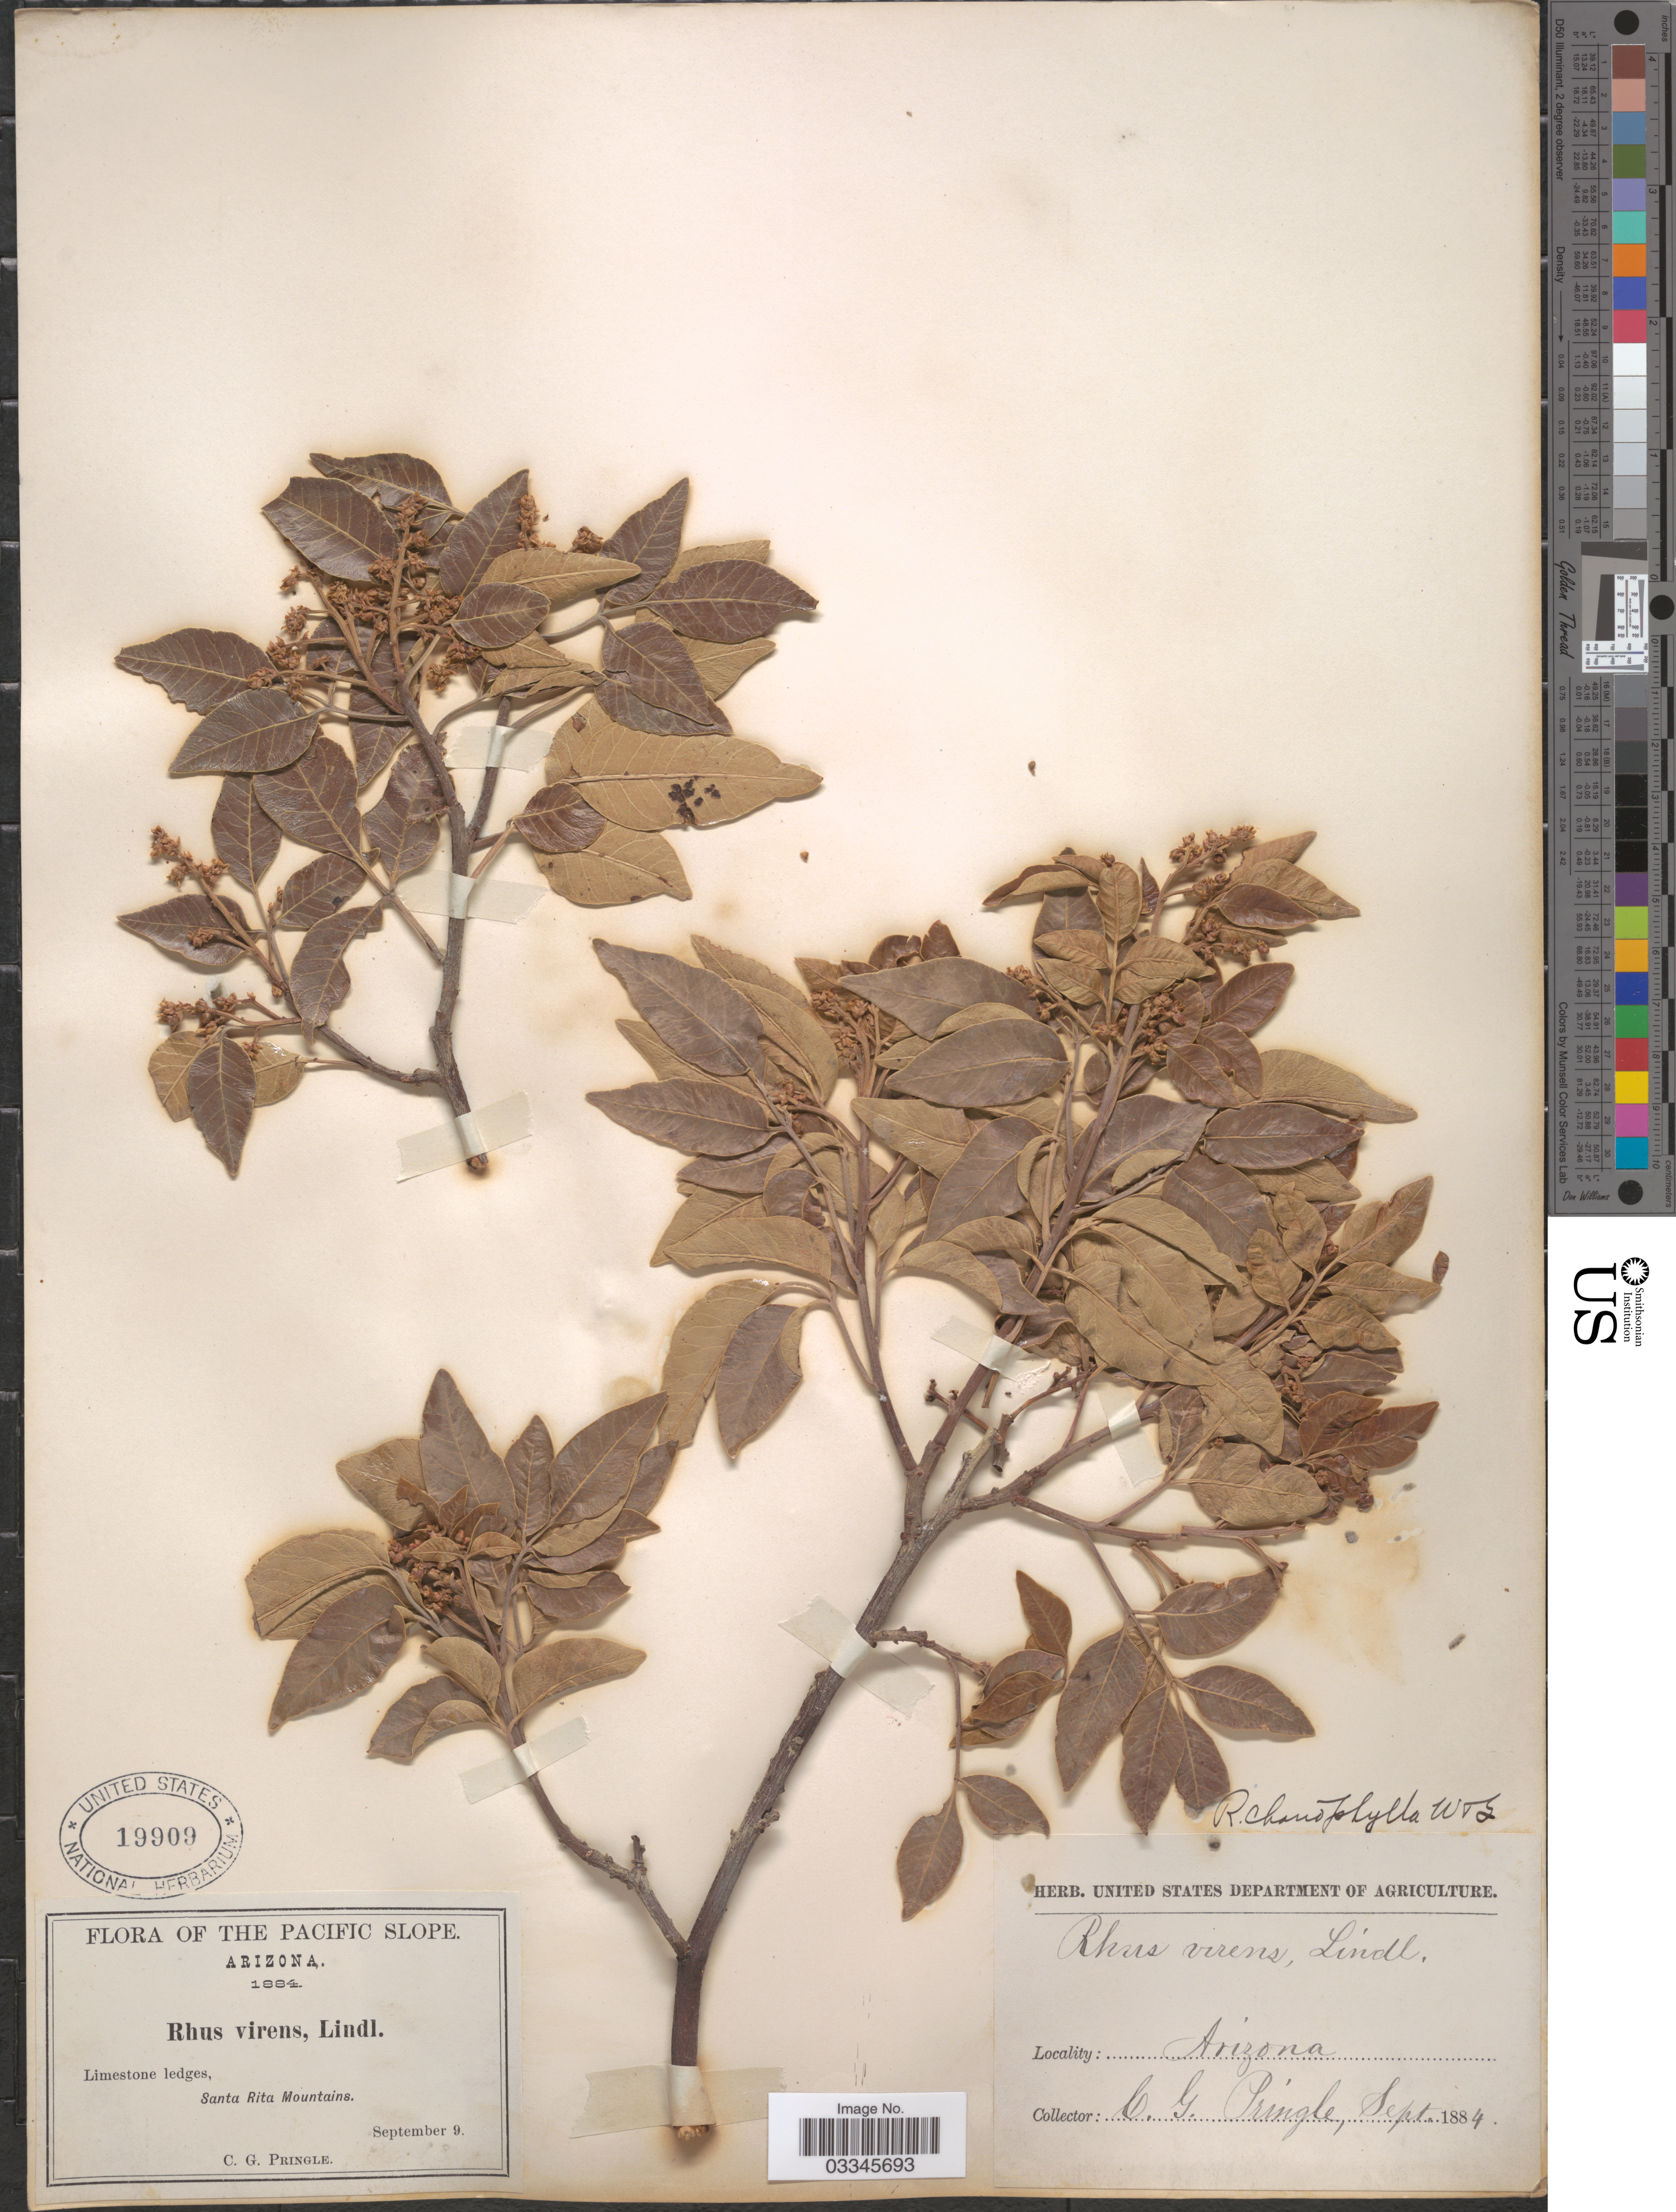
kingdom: Plantae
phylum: Tracheophyta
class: Magnoliopsida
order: Sapindales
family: Anacardiaceae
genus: Rhus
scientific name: Rhus choriophylla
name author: Wooton & Standl.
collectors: C. G. Pringle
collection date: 1884-09-09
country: United States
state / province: Arizona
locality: The Pacific Slope. Santa Rita Mountains.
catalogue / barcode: US 19909